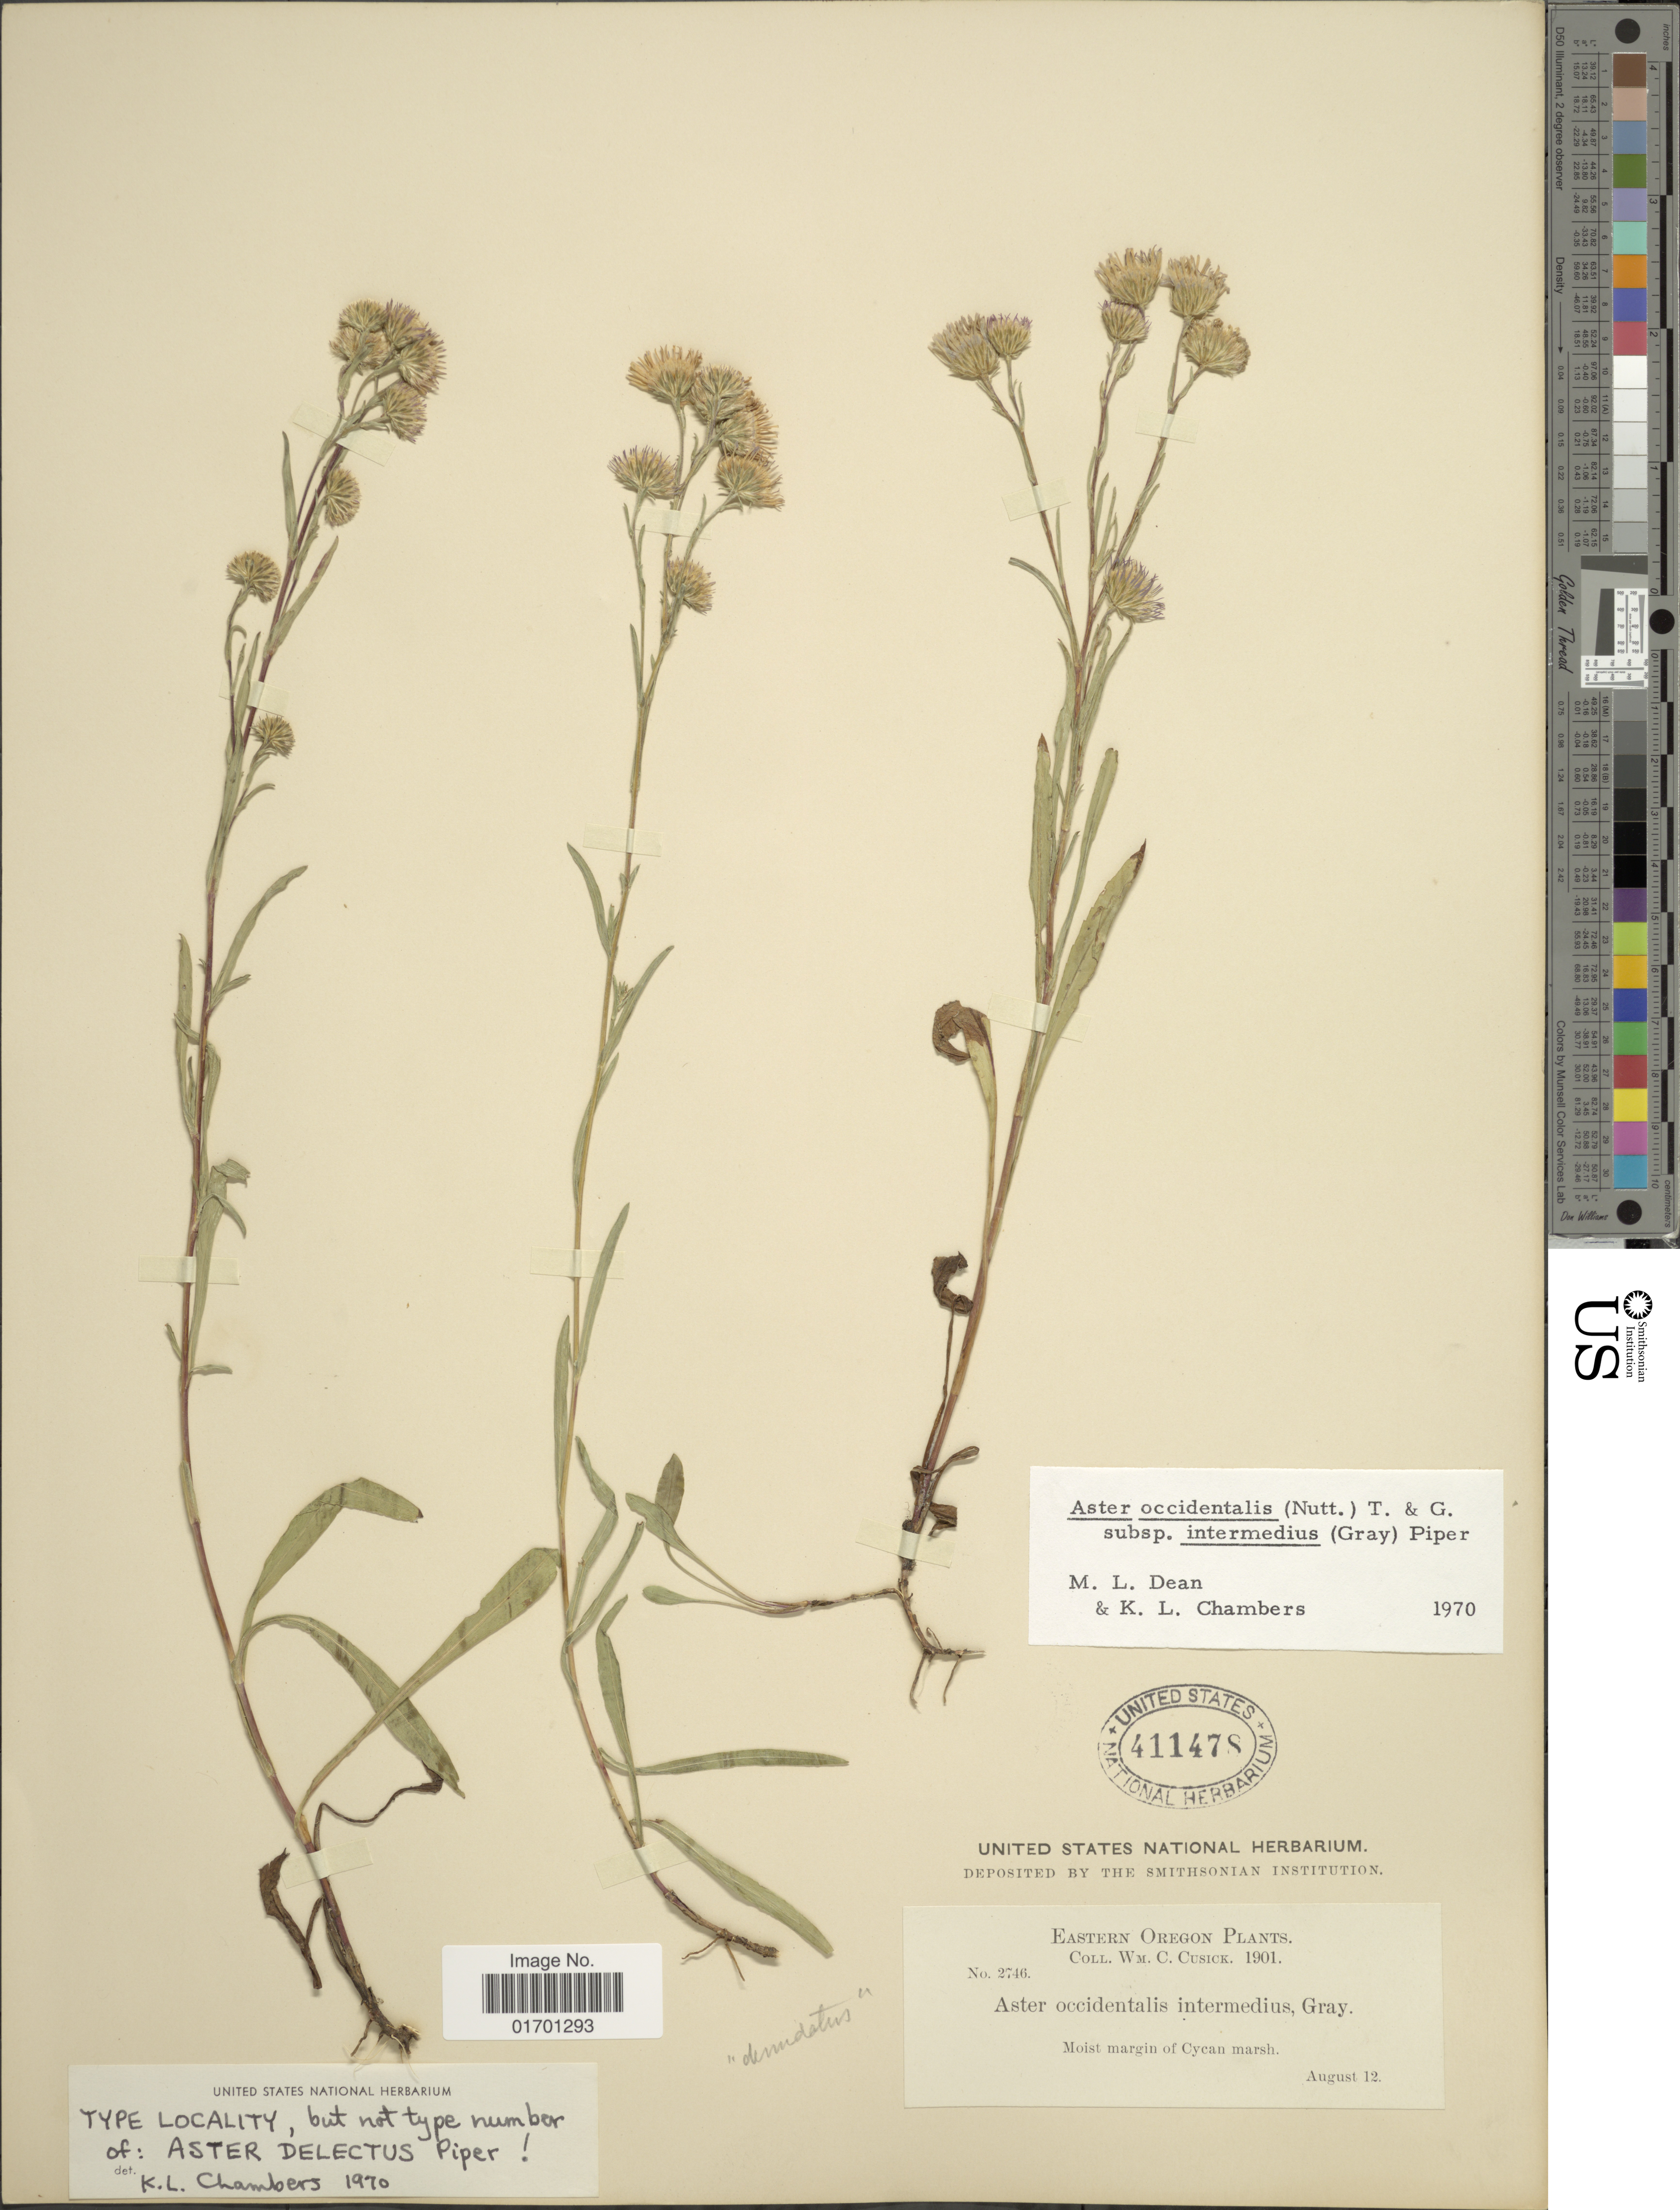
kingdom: Plantae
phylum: Tracheophyta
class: Magnoliopsida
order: Asterales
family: Asteraceae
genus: Symphyotrichum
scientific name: Symphyotrichum spathulatum var. intermedium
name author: (A. Gray) G.L. Nesom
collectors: W. C. Cusick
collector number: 2746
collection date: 1901-08-12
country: United States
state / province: Oregon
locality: Eastern Oregon, moist Margin of Cycan Marsh.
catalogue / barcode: US 411478